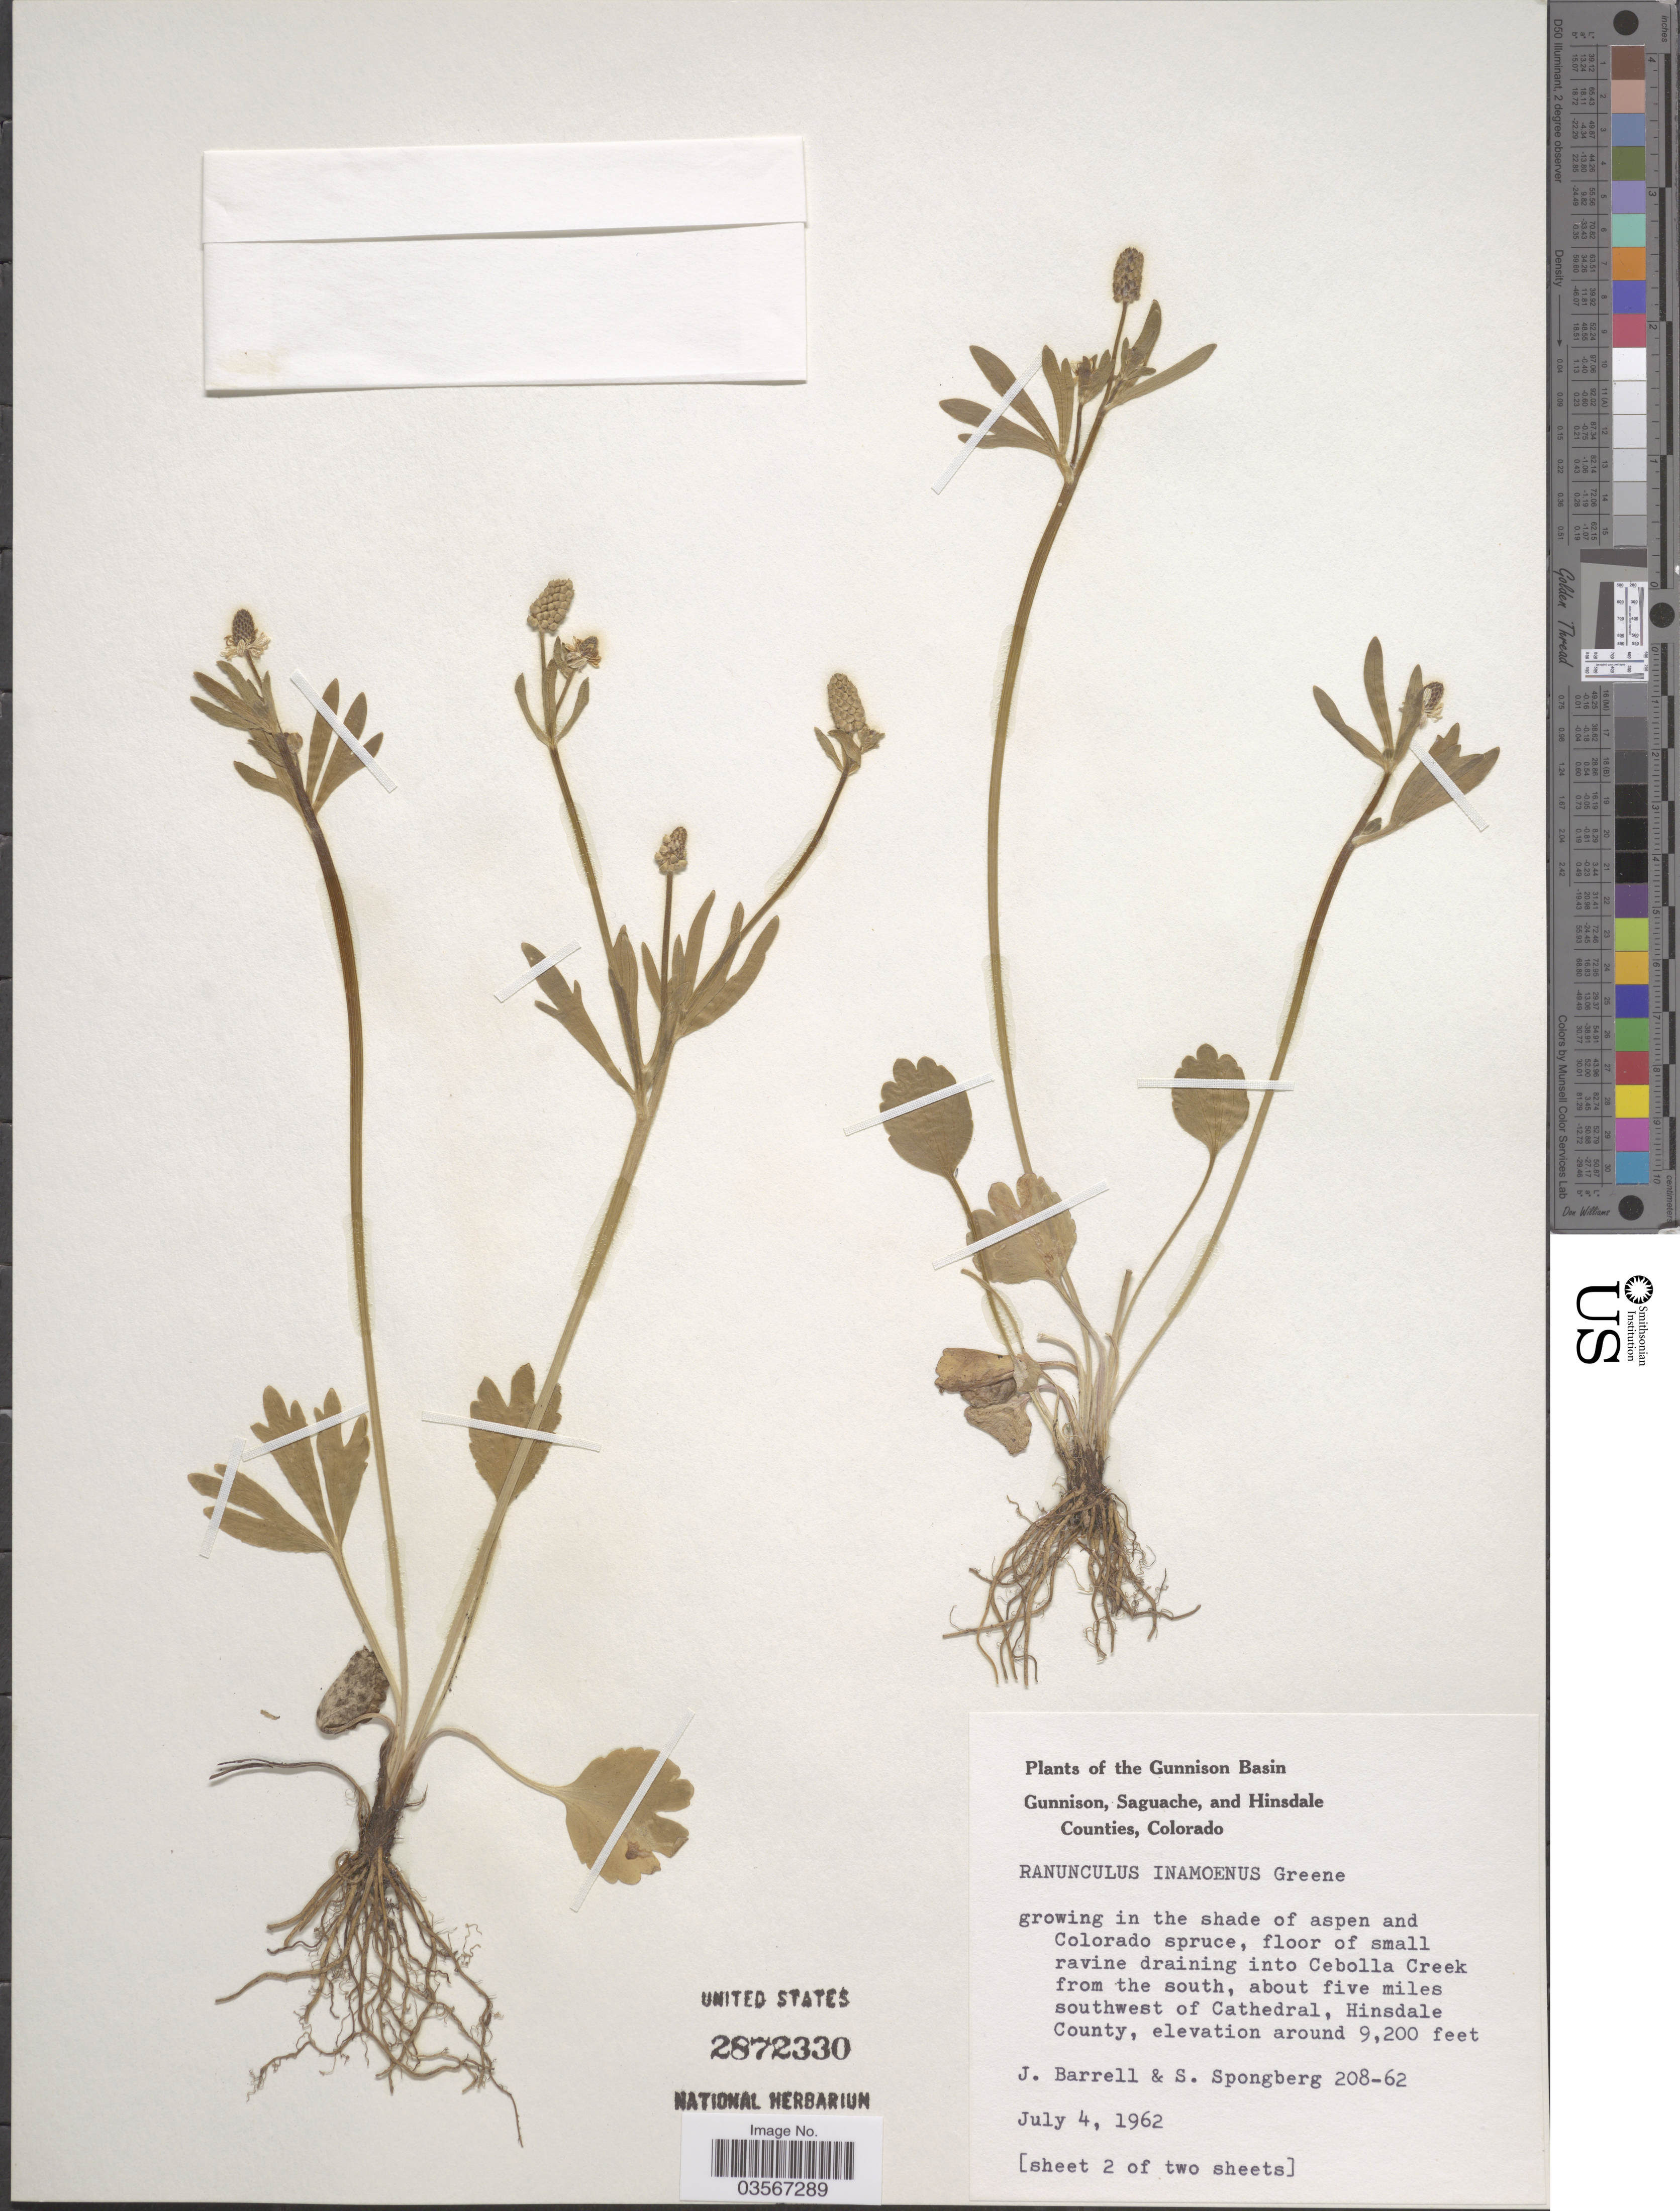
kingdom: Plantae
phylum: Tracheophyta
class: Magnoliopsida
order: Ranunculales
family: Ranunculaceae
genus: Ranunculus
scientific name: Ranunculus inamoenus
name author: Greene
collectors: J. Barrell & S. A.Spongberg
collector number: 208-62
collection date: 1962-07-04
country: United States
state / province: Colorado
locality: The Gunnison Basin. Floor of small ravine draining into Cebolla Creek from the south, about five miles southwest of Cathedral, Hinsdale County.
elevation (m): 2804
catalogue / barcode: US 2872330